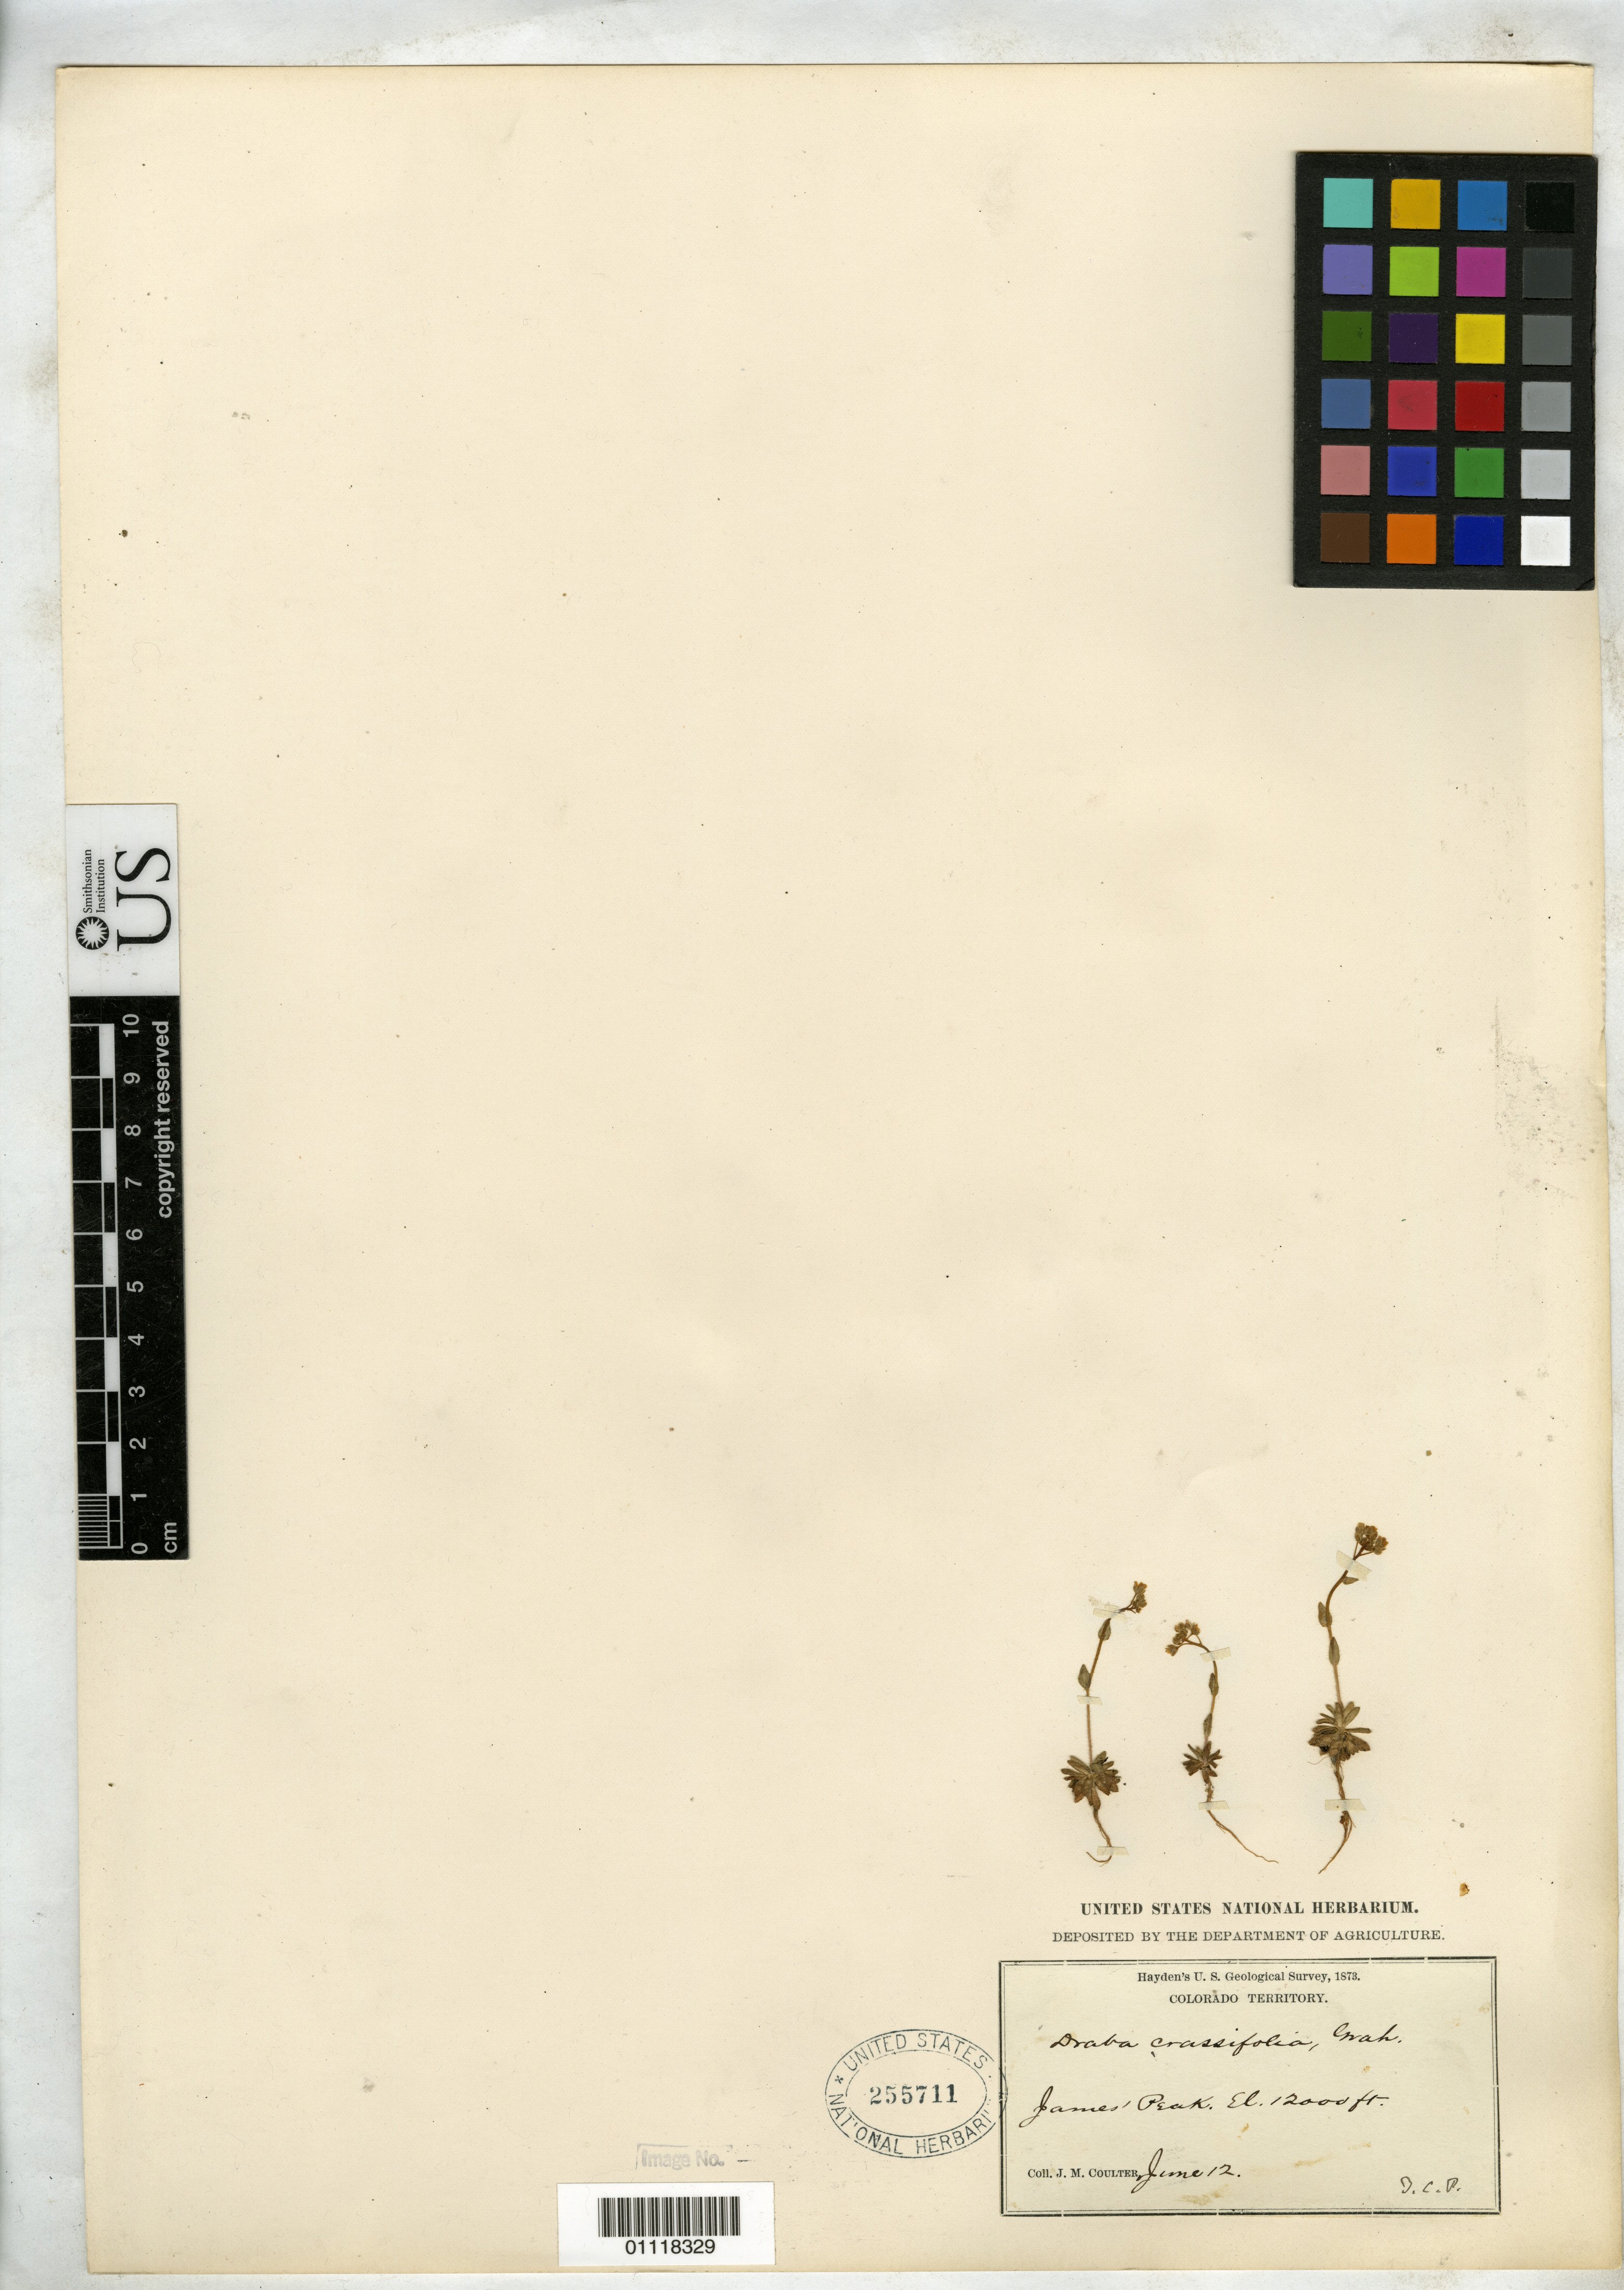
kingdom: Plantae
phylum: Tracheophyta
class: Magnoliopsida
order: Brassicales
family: Brassicaceae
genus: Draba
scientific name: Draba crassifolia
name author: Graham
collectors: J. M. Coulter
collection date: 1873-06-12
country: United States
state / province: Colorado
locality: James Peak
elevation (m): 3658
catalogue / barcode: US 255711